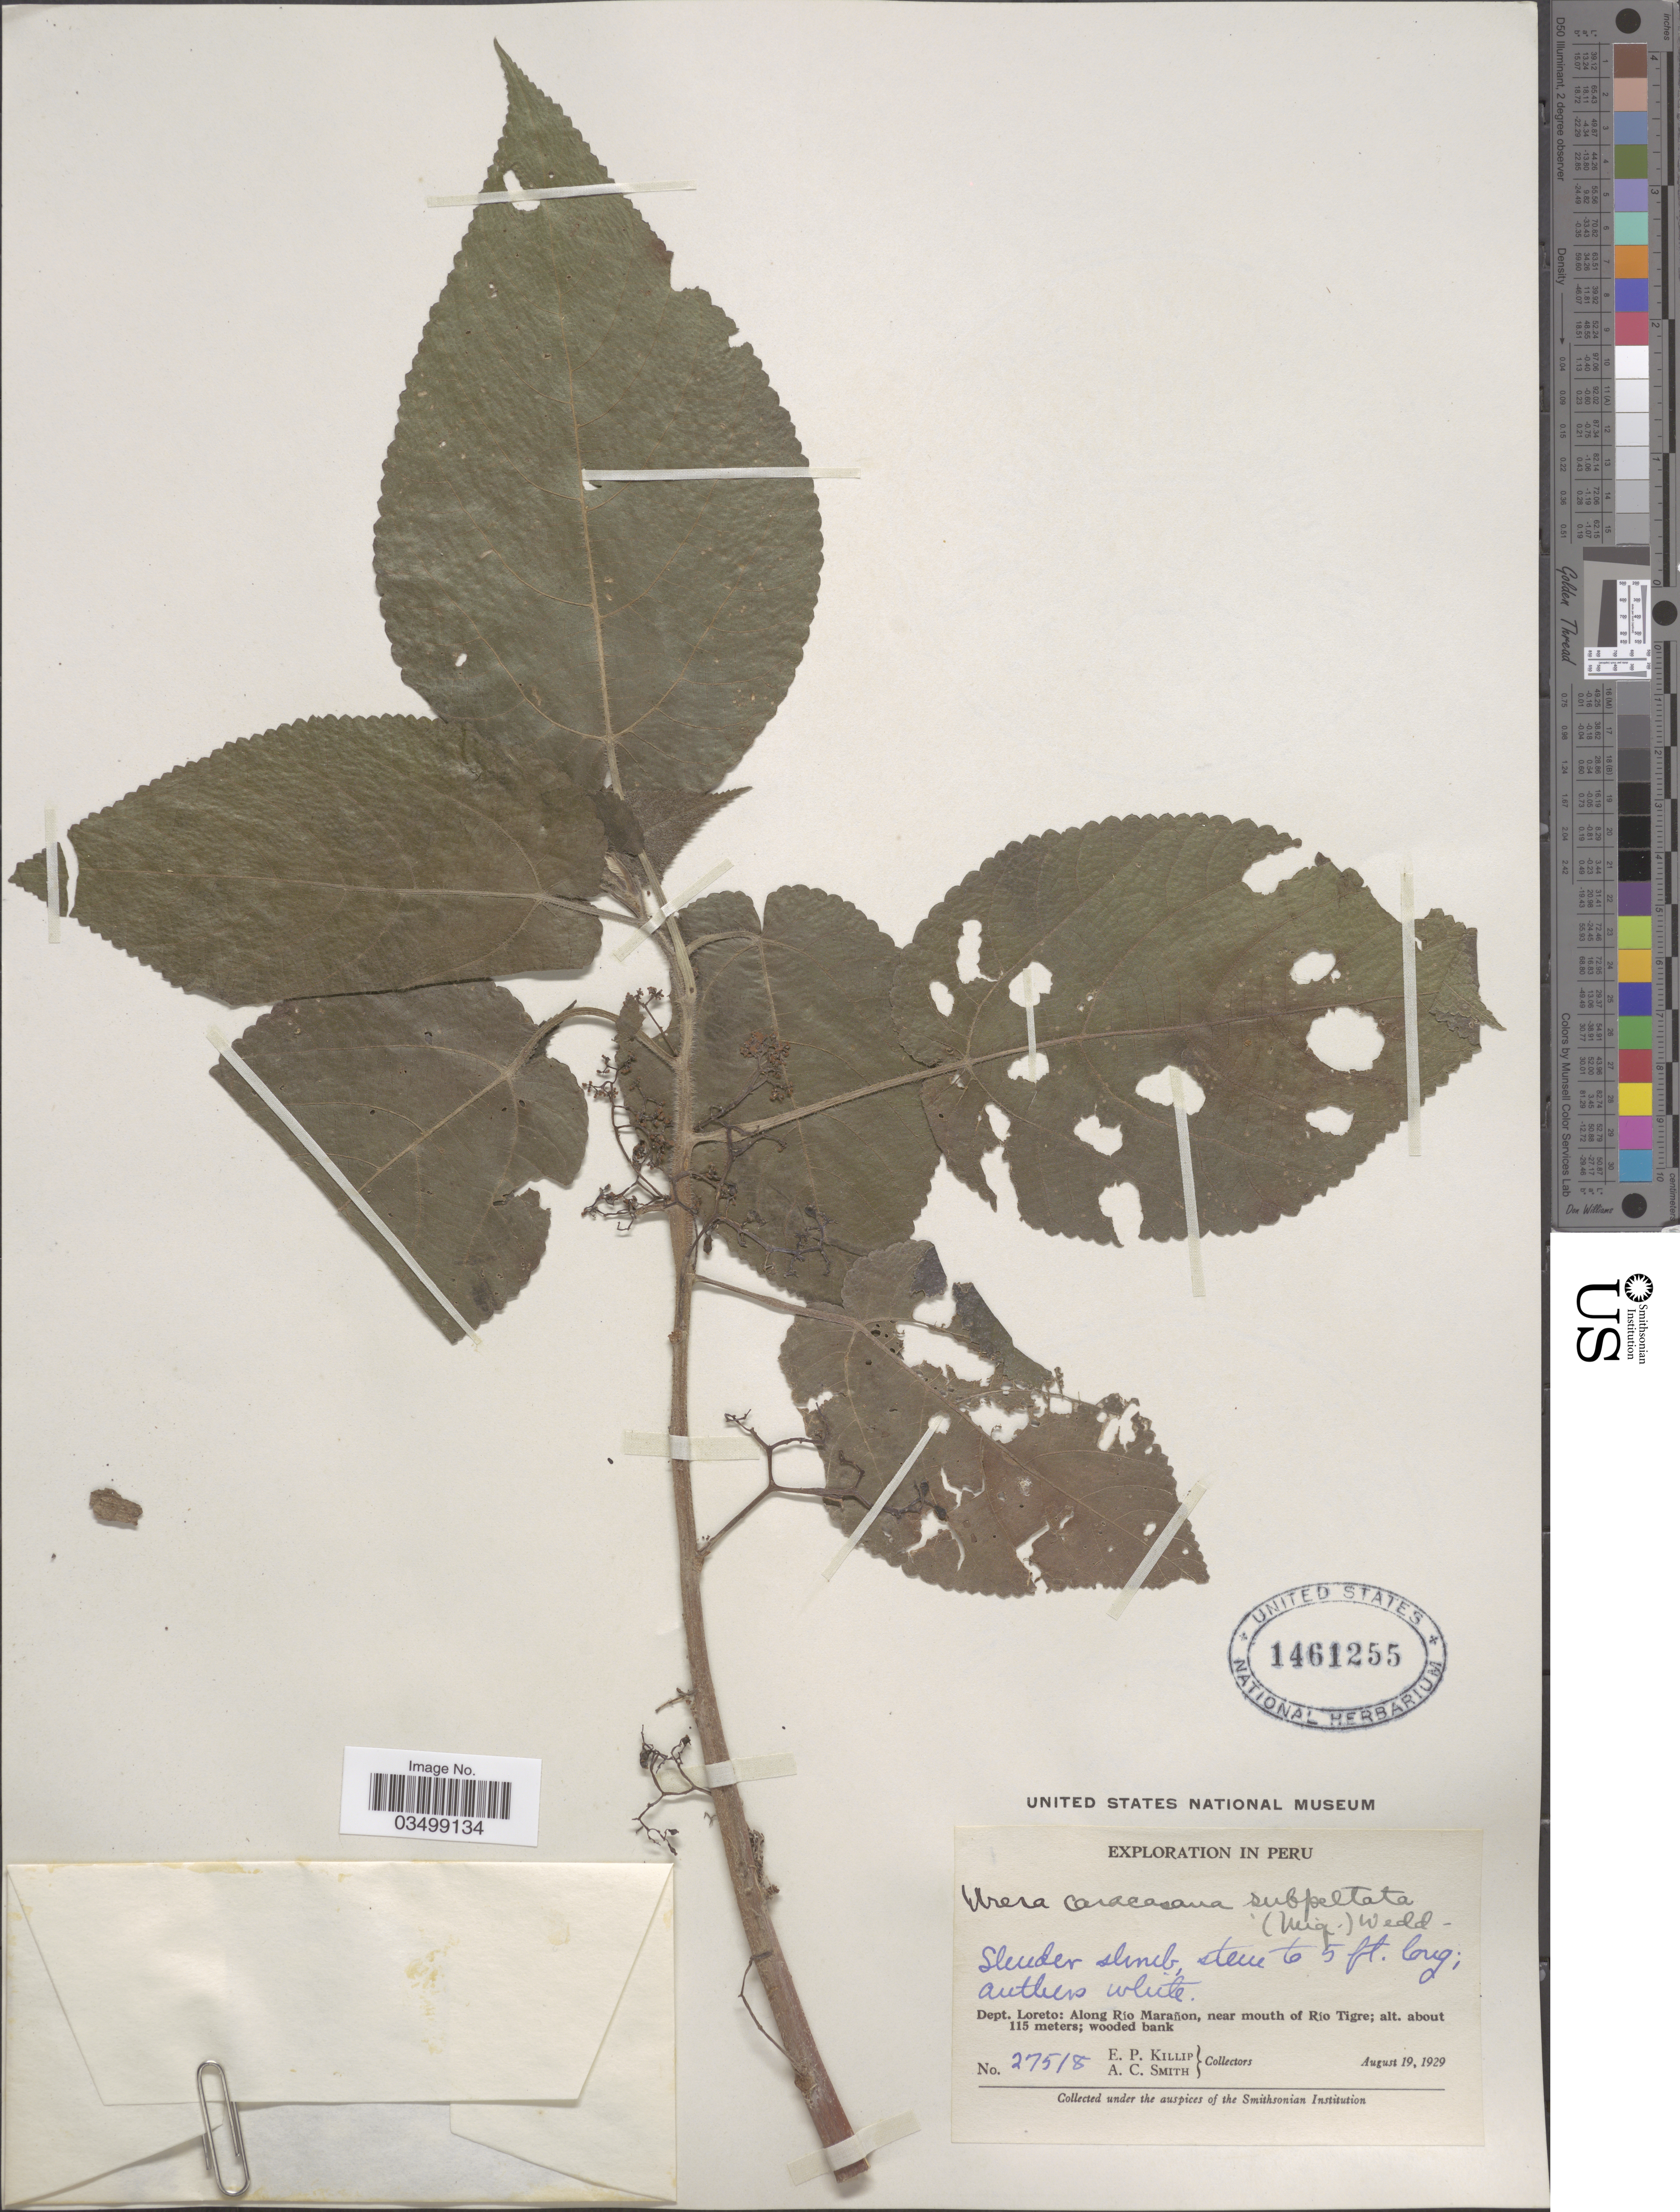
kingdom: Plantae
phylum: Tracheophyta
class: Magnoliopsida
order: Rosales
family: Urticaceae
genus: Urera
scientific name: Urera caracasana var. subpeltata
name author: (Miq.) Wedd.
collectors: E. P. Killip & A. C. Smith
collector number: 27518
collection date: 1929-08-19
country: Peru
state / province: Loreto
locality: Dept. Loreto: Along Río Marañon, near mouth of Río Tigre.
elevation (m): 115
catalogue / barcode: US 1461255